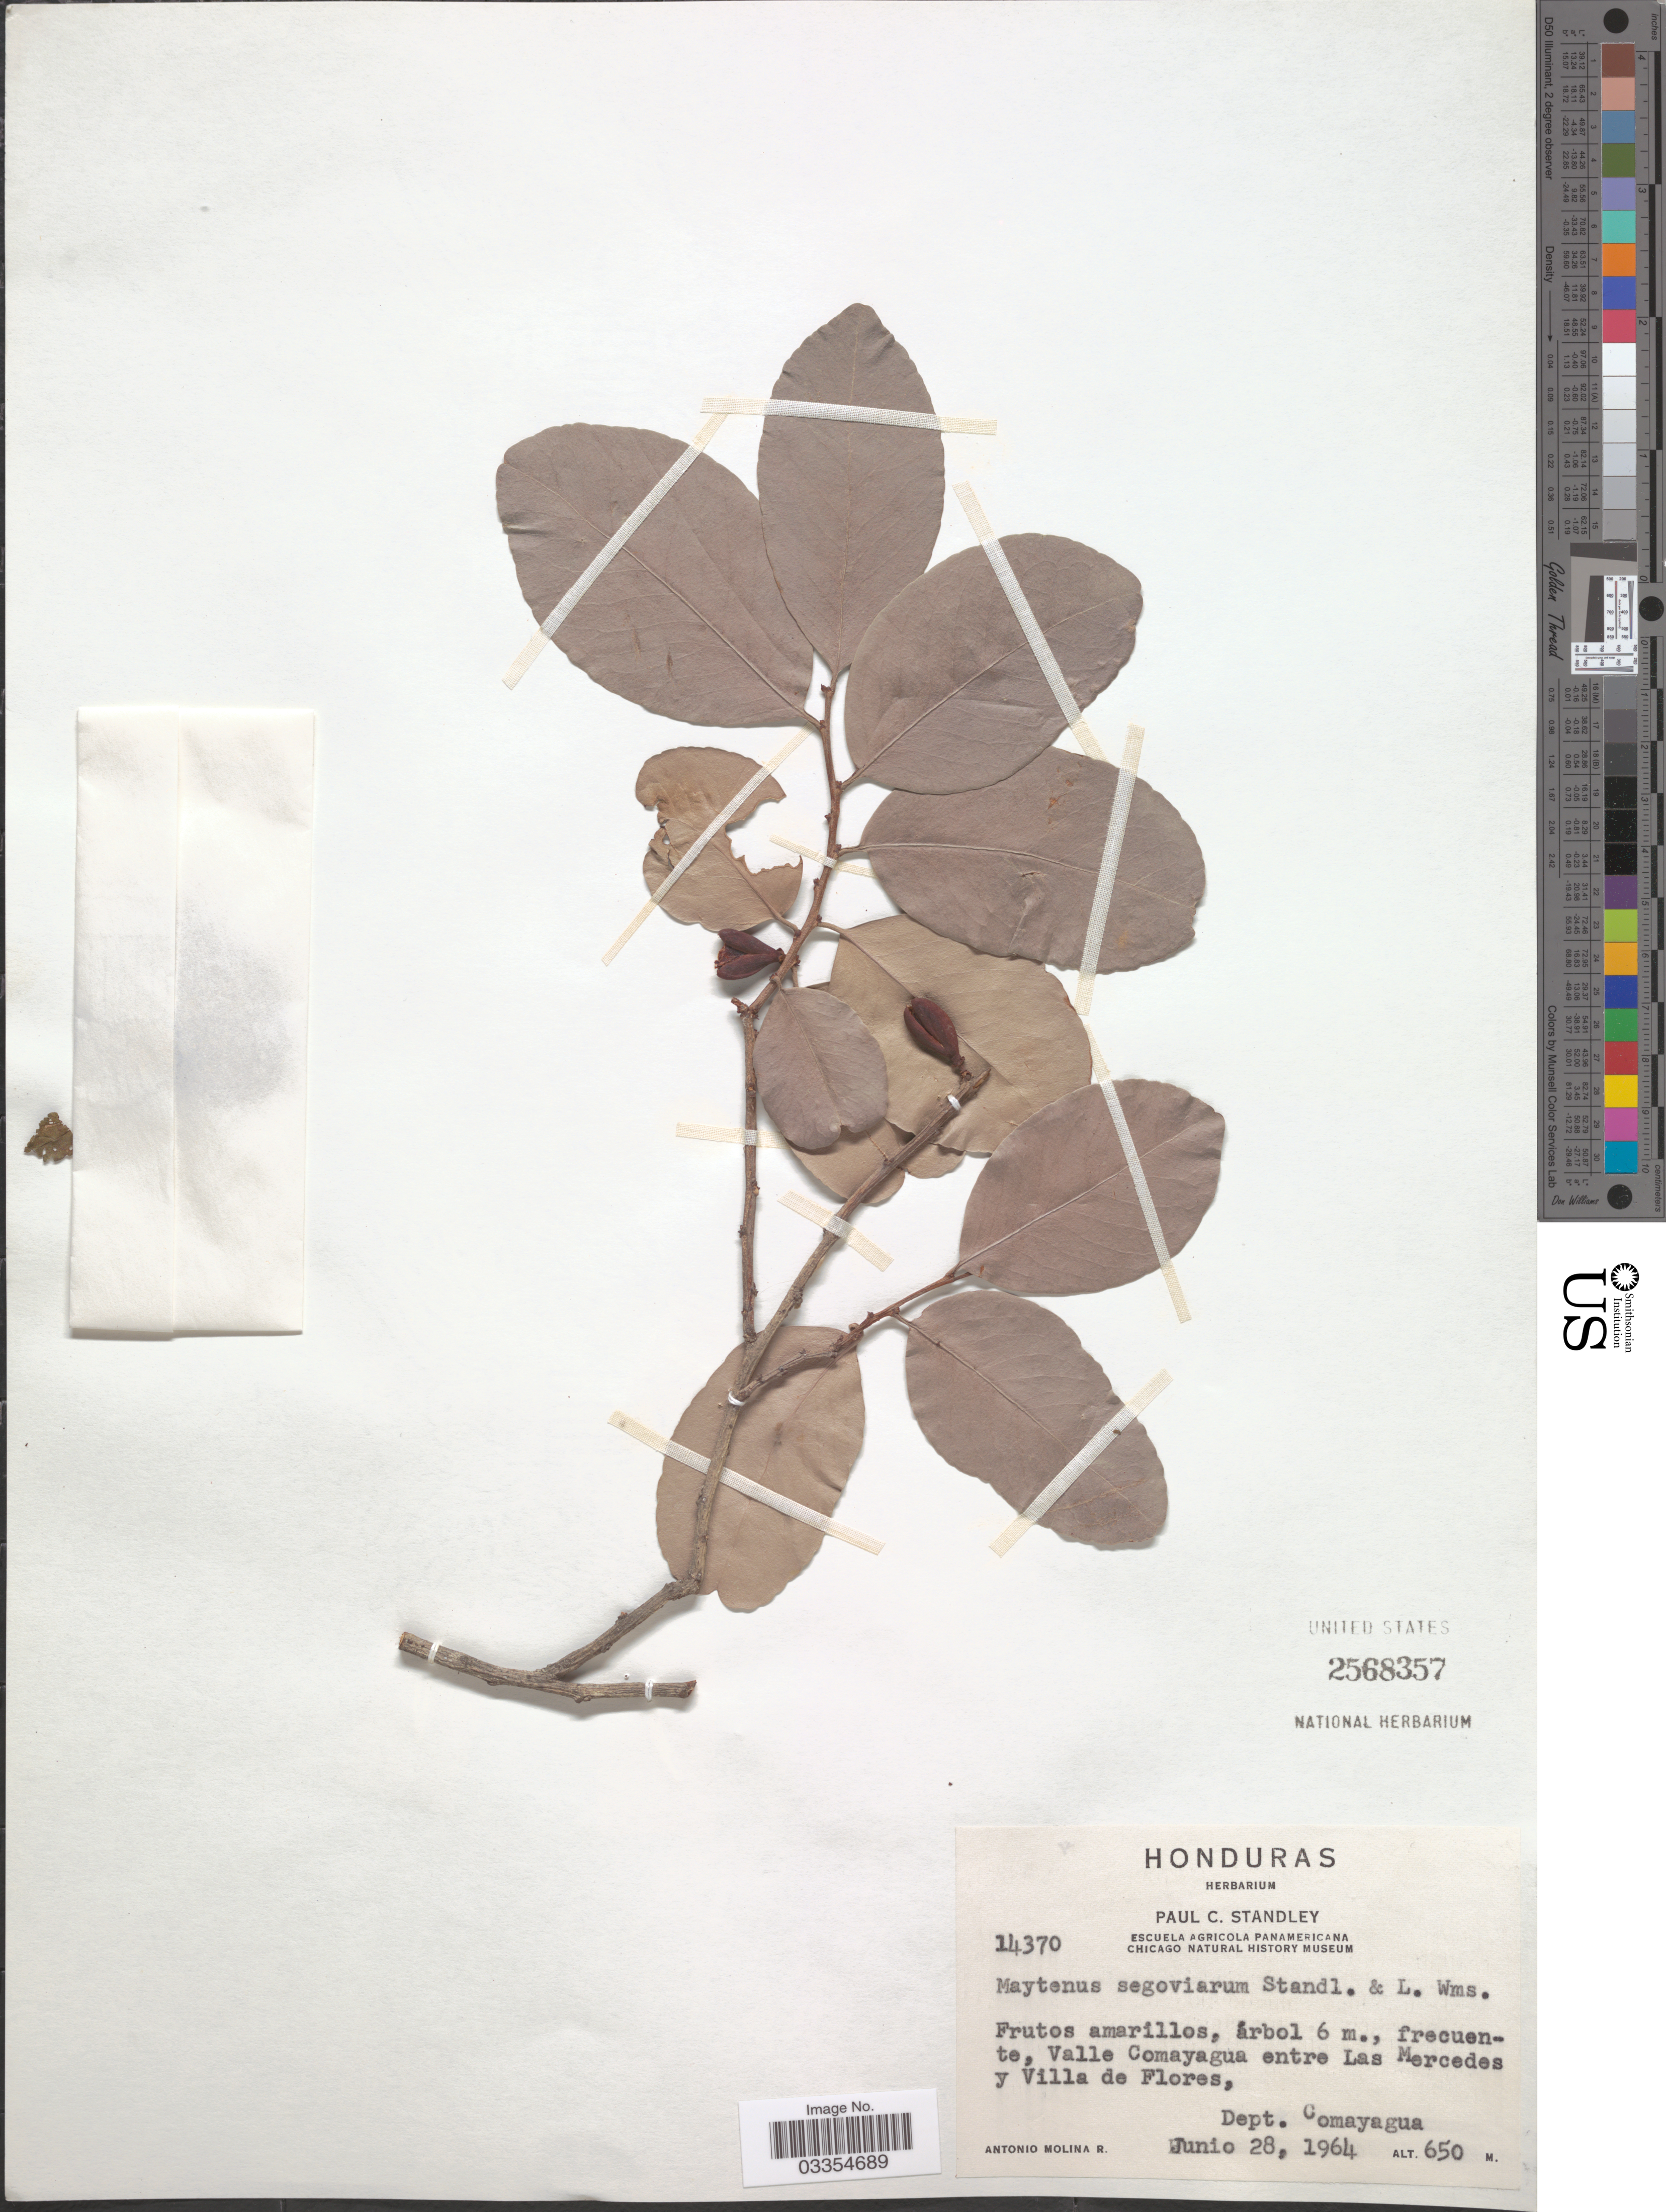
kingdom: Plantae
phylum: Tracheophyta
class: Magnoliopsida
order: Celastrales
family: Celastraceae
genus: Maytenus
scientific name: Maytenus segoviarum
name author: Standl. & L.O. Williams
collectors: A. Molina R.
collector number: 14370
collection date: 1964-06-28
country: Honduras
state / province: Comayagua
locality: Valle Comayagua entre Las Mercedes y Villa de Flores, Dept. Comayagua.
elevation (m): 650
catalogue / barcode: US 2568357